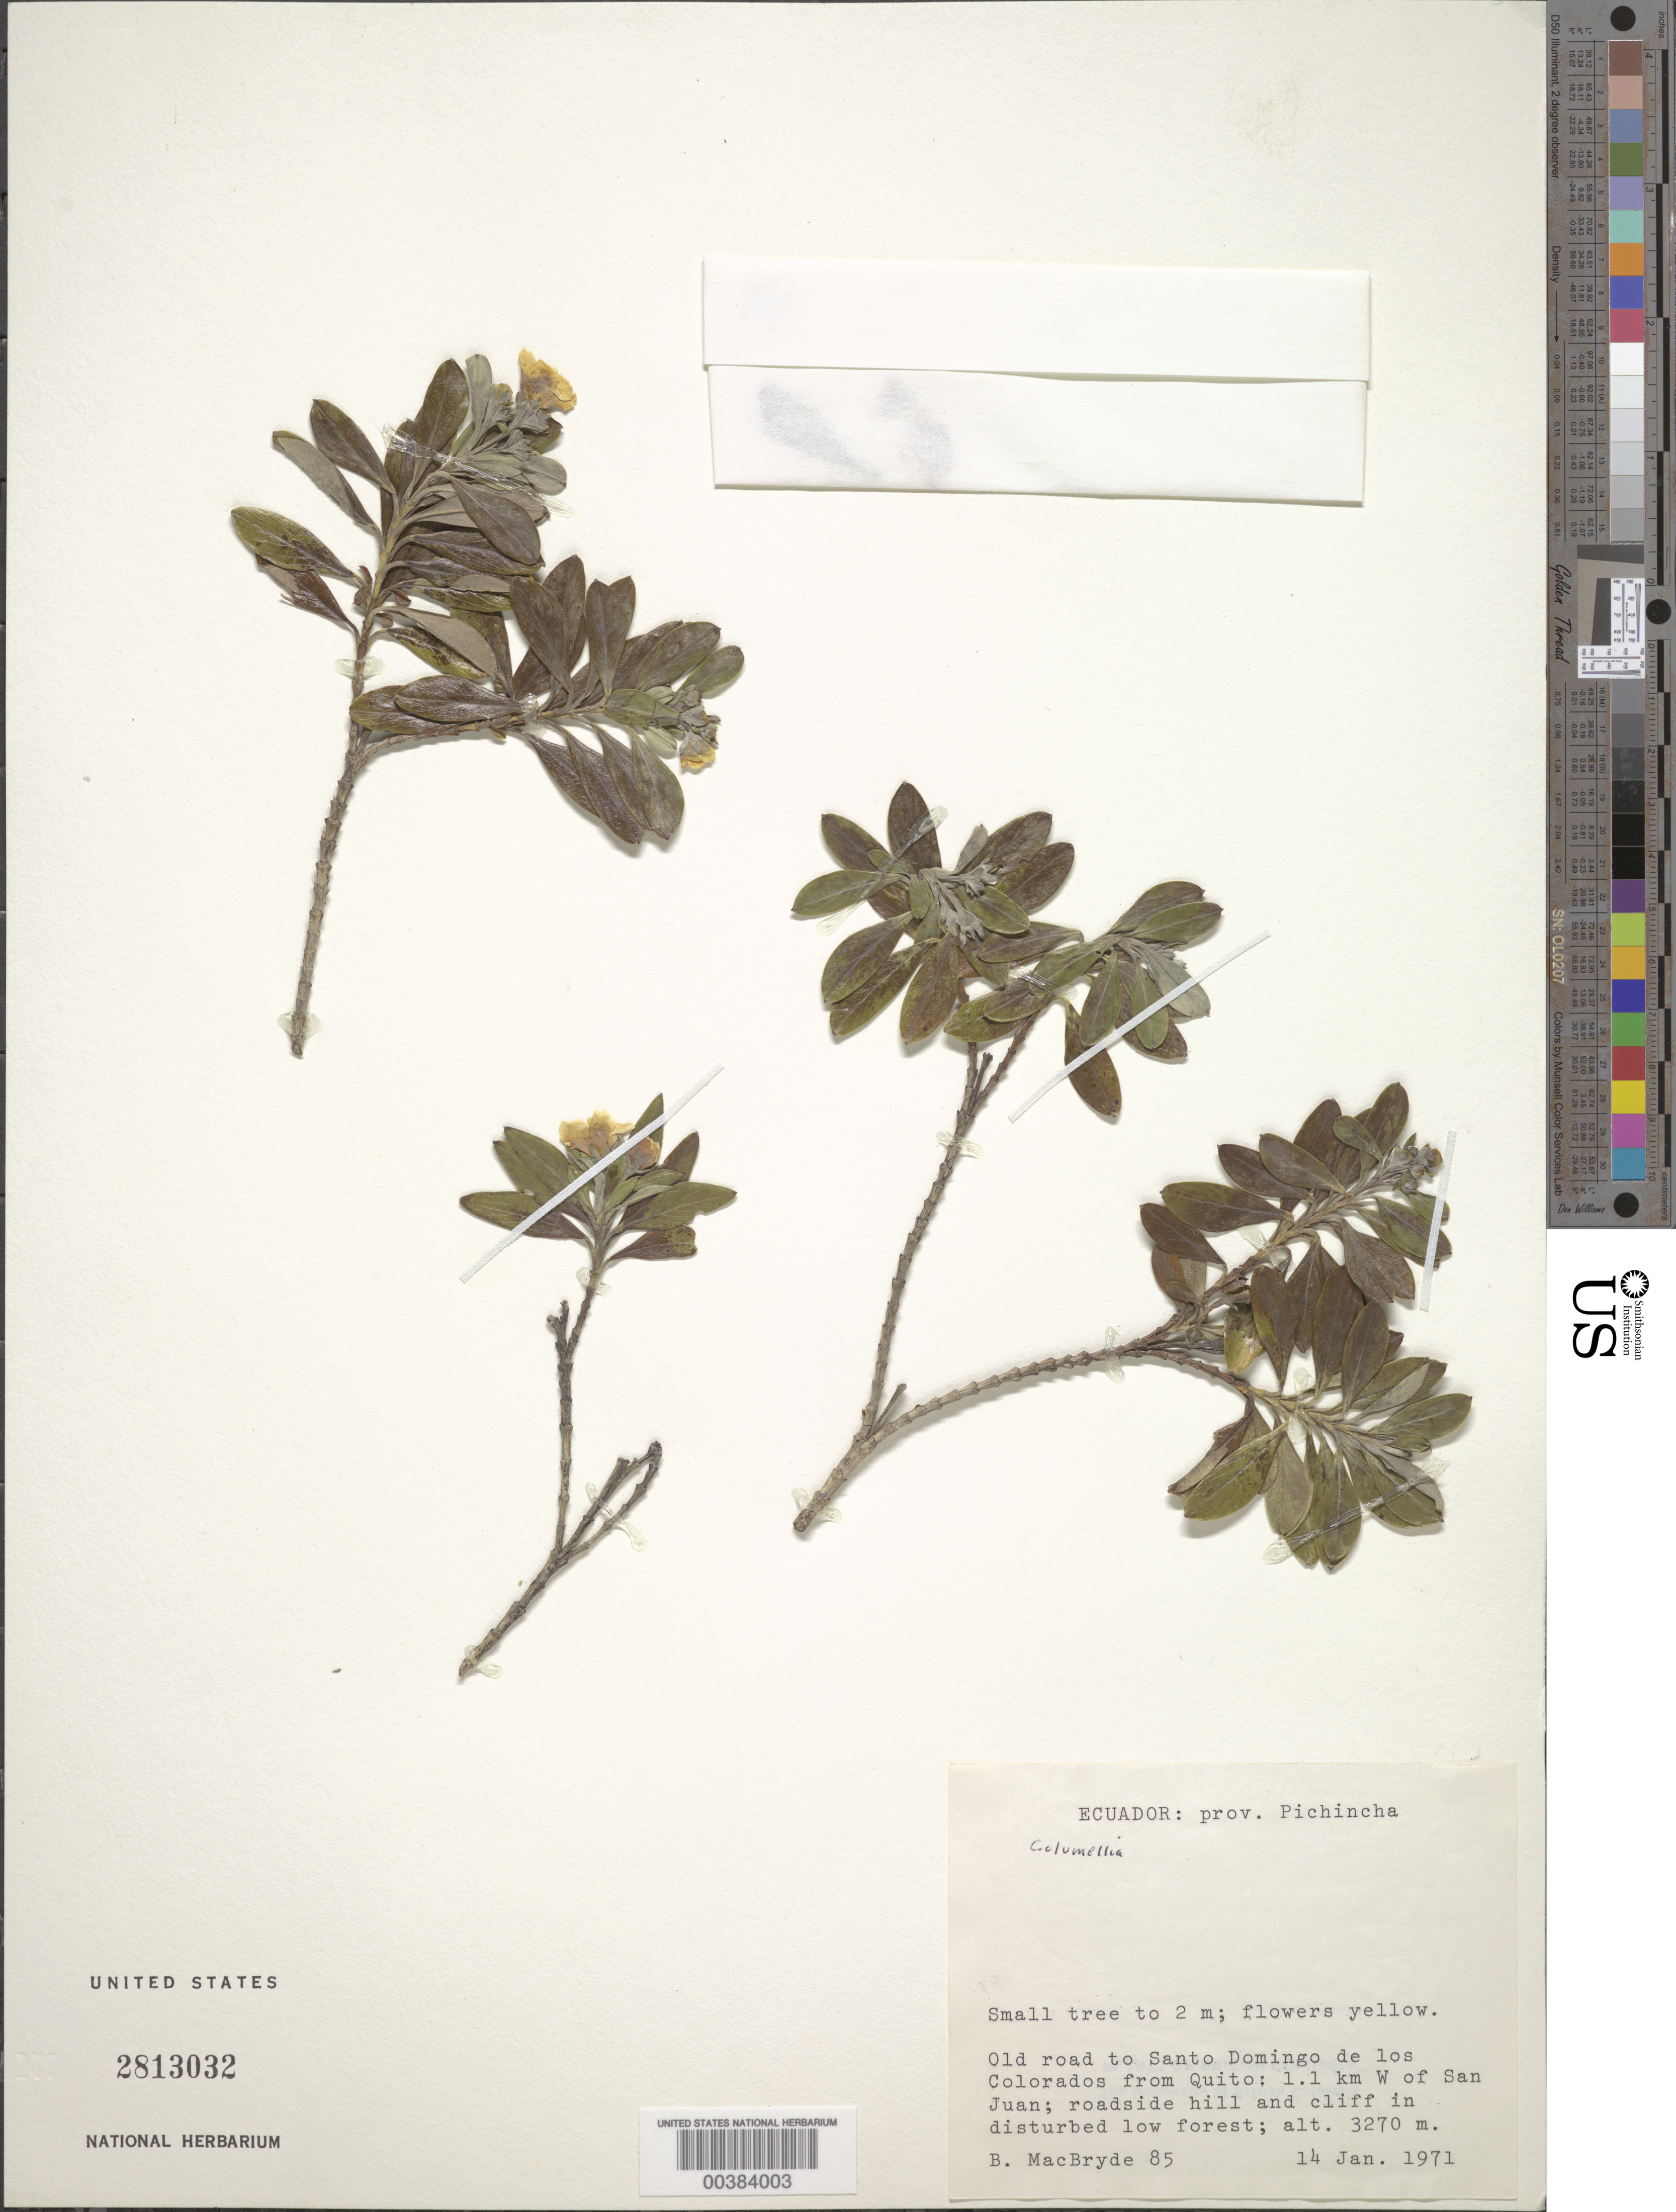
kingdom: Plantae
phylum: Tracheophyta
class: Magnoliopsida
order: Bruniales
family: Columelliaceae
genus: Columellia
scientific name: Columellia oblonga subsp. sericea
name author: (Kunth) Brizicky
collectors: B. MacBryde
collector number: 85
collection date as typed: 14 Jan 1971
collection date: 1971-01-14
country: Ecuador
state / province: Pichincha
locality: Old road from Santo Domingo de los colarados from quito, W of San Juan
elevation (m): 3270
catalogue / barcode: US 2813032